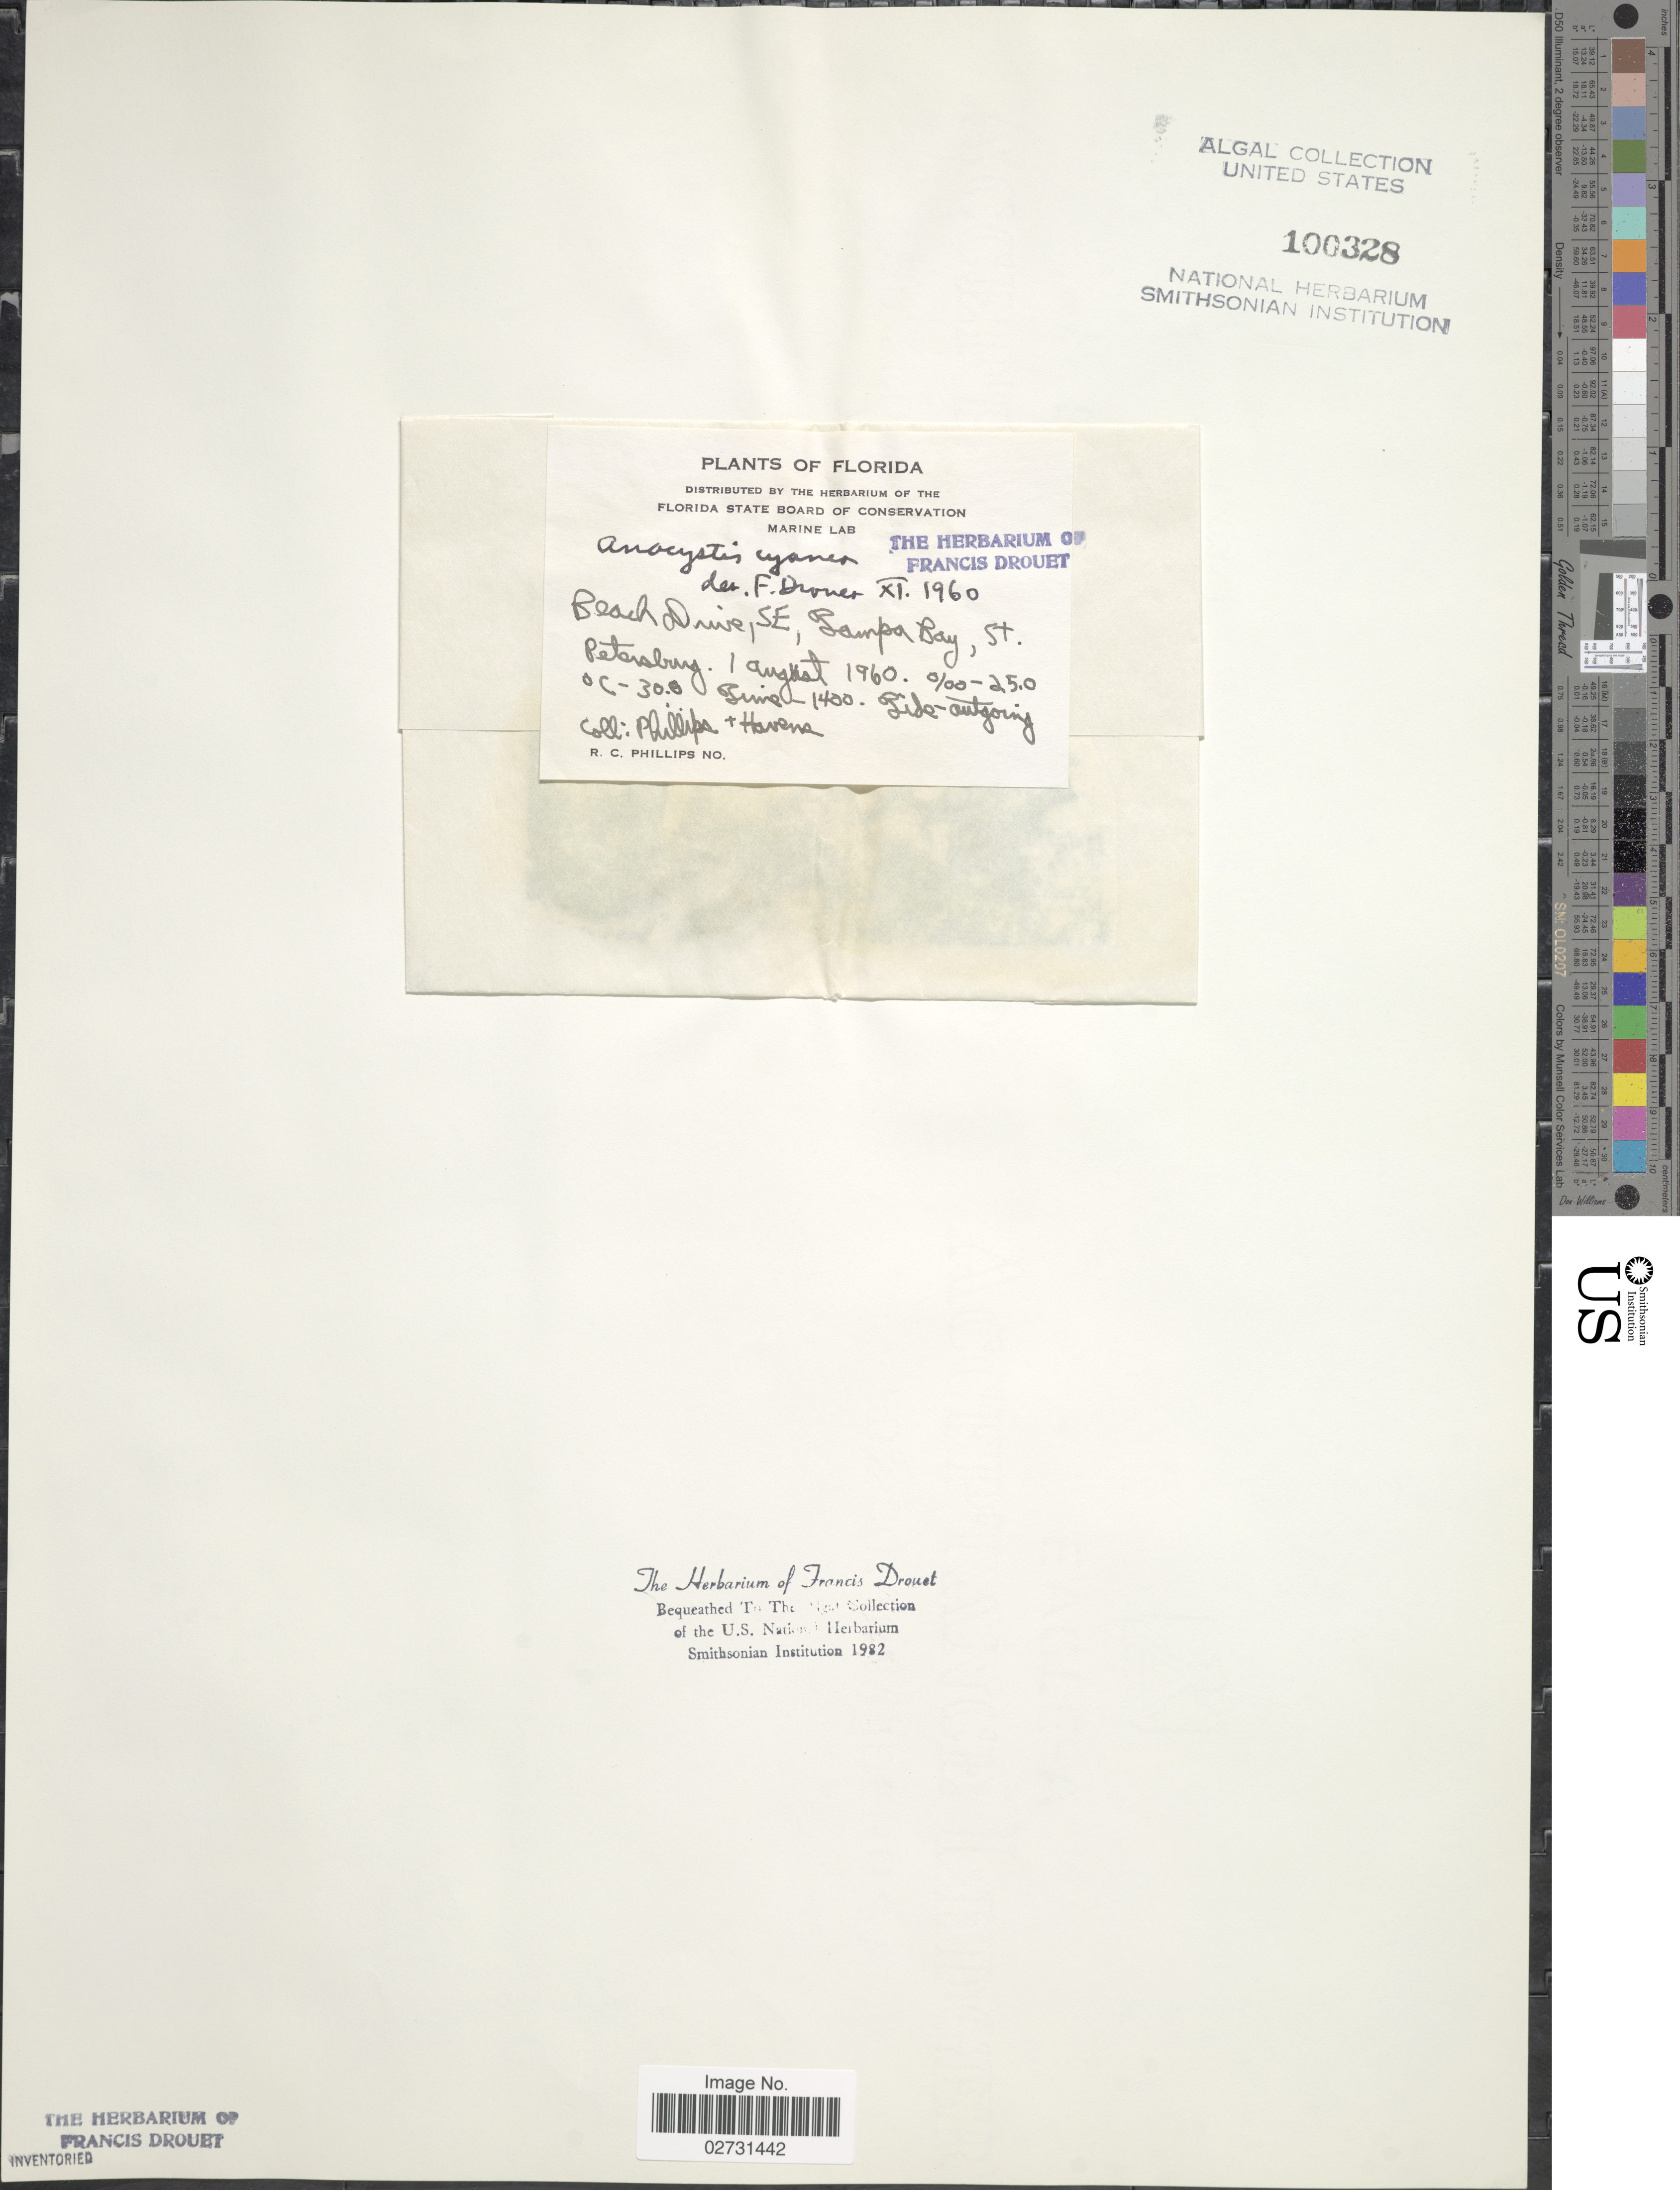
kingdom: Bacteria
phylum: Cyanobacteria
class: Cyanobacteriia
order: Cyanobacteriales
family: Chroococcaceae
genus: Anacystis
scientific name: Anacystis cyanea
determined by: Drouet, F. E.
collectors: R. C. Phillips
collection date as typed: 01 August 1960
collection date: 1960-08-01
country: United States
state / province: Florida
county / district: Hillsborough County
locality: St. Petersburg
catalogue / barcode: US 100328